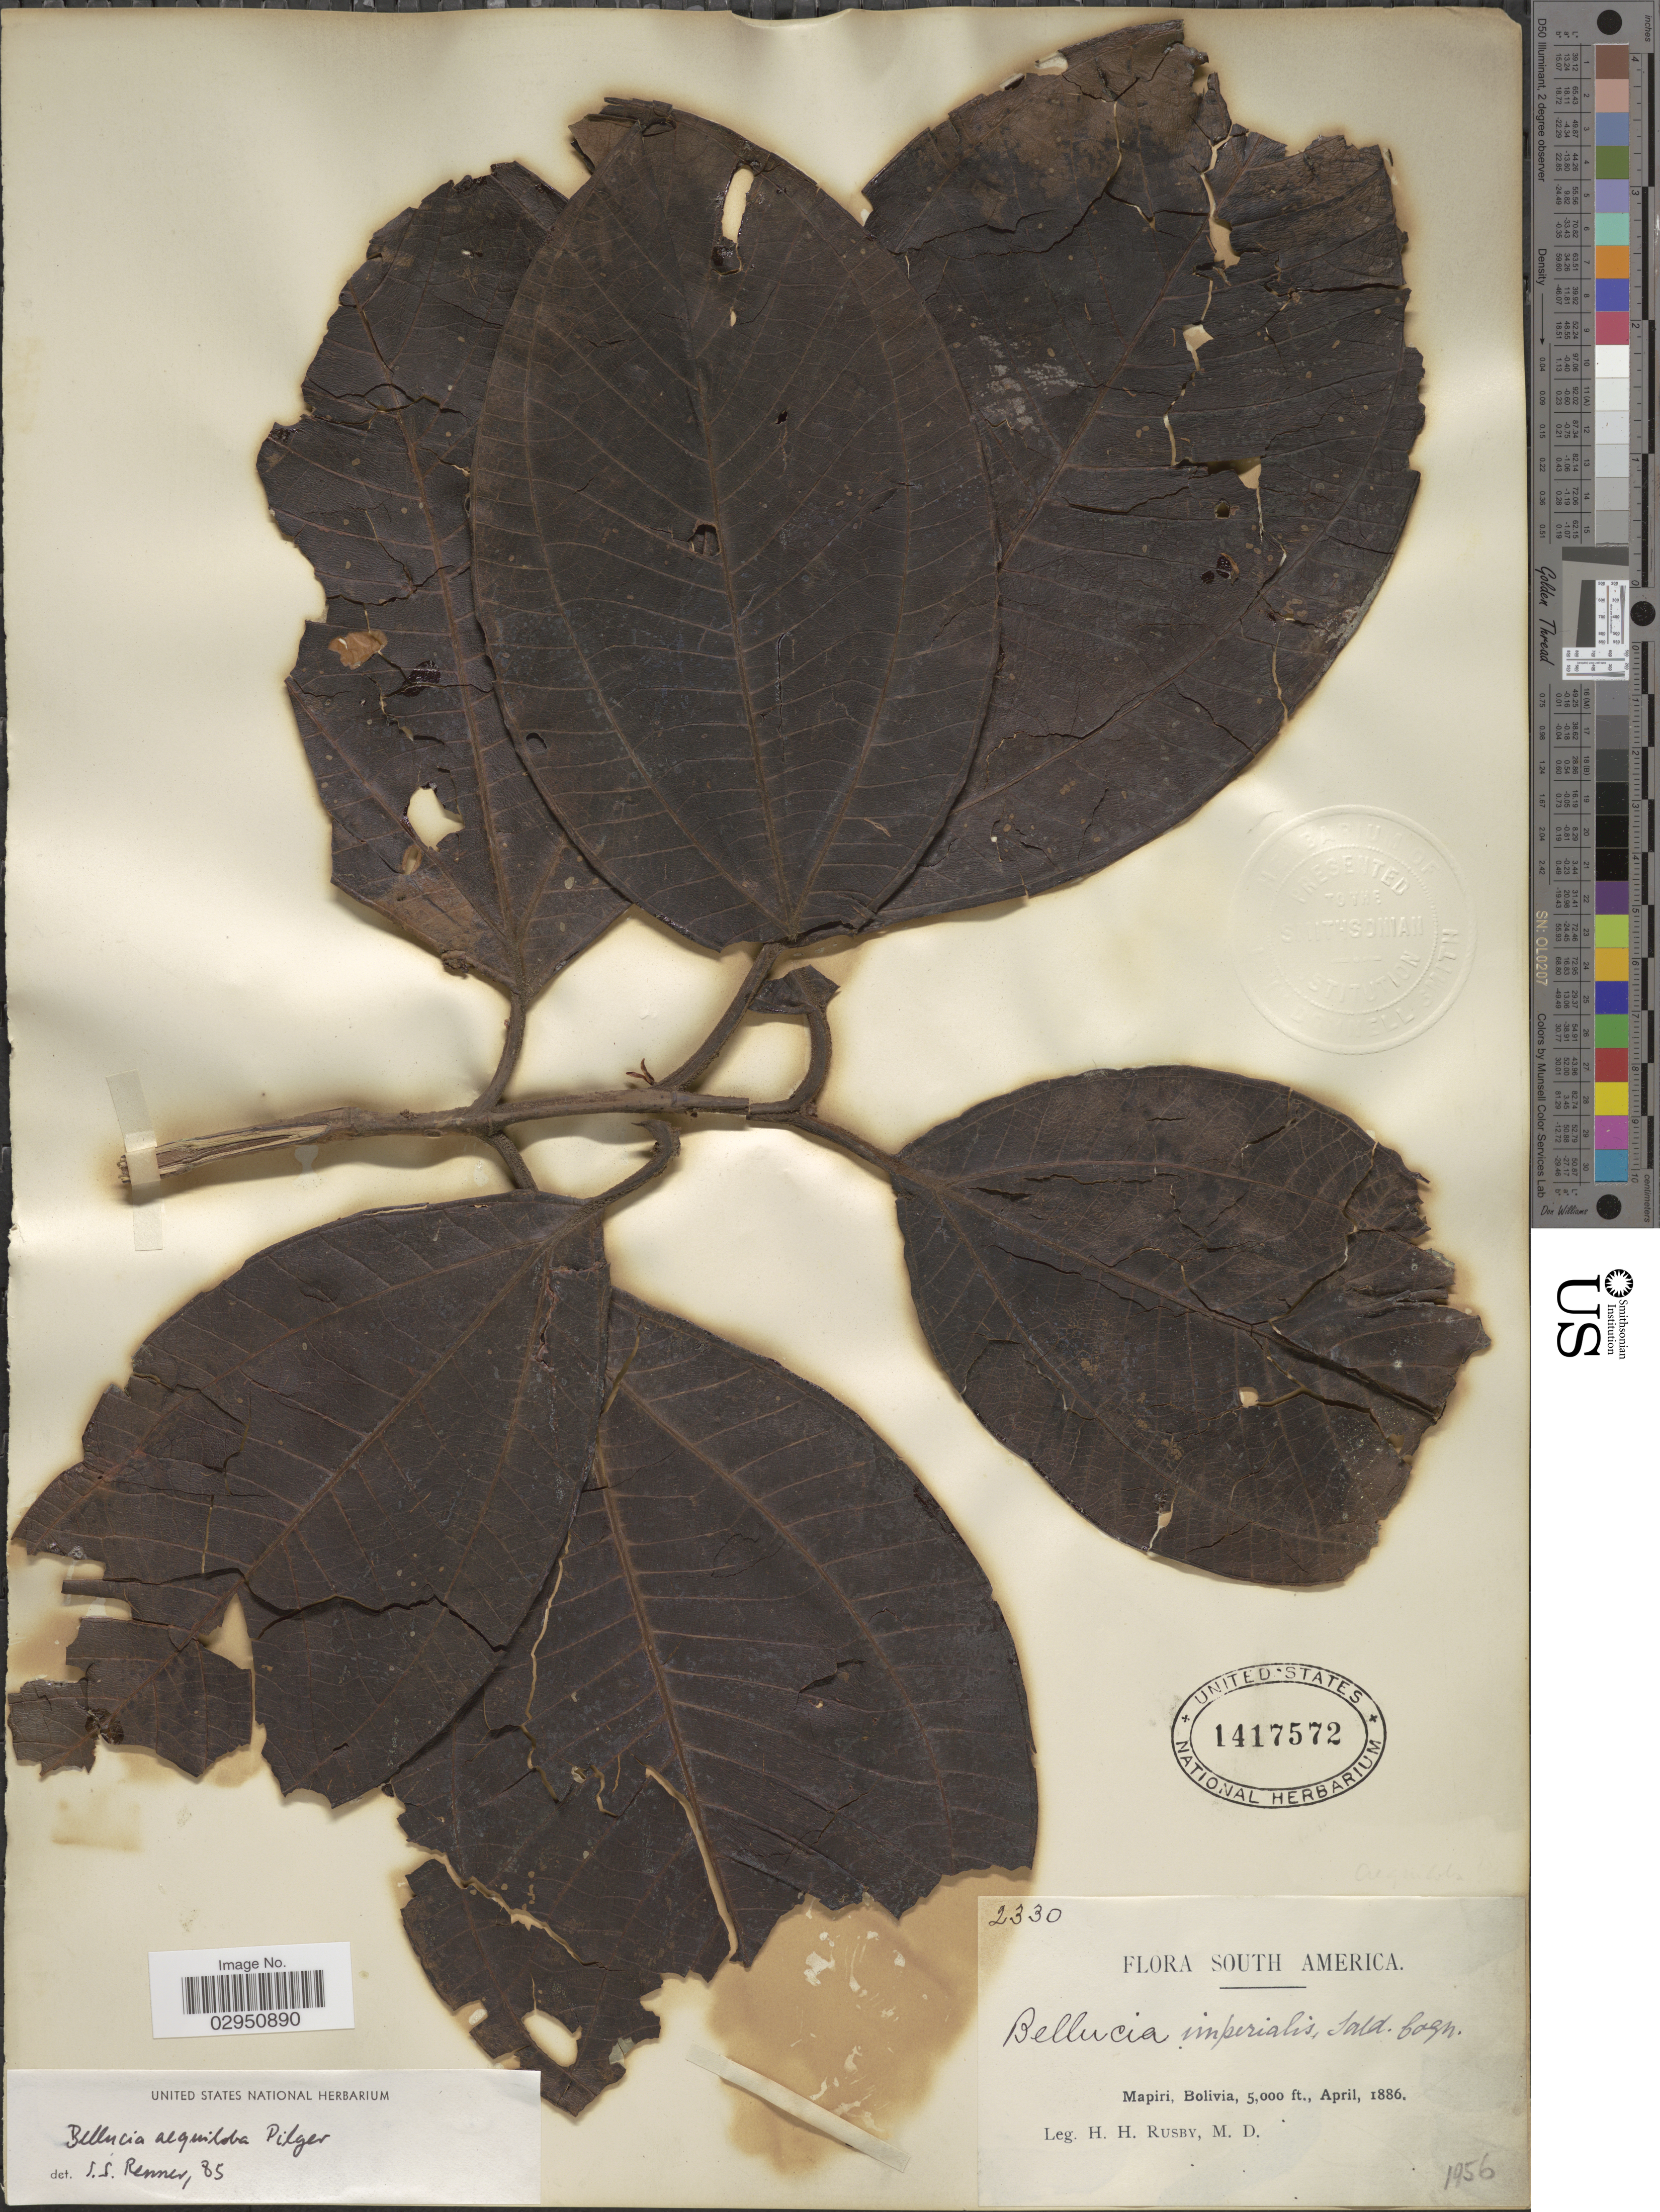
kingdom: Plantae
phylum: Tracheophyta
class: Magnoliopsida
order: Myrtales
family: Melastomataceae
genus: Bellucia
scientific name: Bellucia aequiloba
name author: Pilg.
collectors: H. H. Rusby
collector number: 2330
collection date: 1886-04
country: Bolivia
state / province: La Páz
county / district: Larecaja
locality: Mapiri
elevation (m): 1524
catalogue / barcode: US 1417572